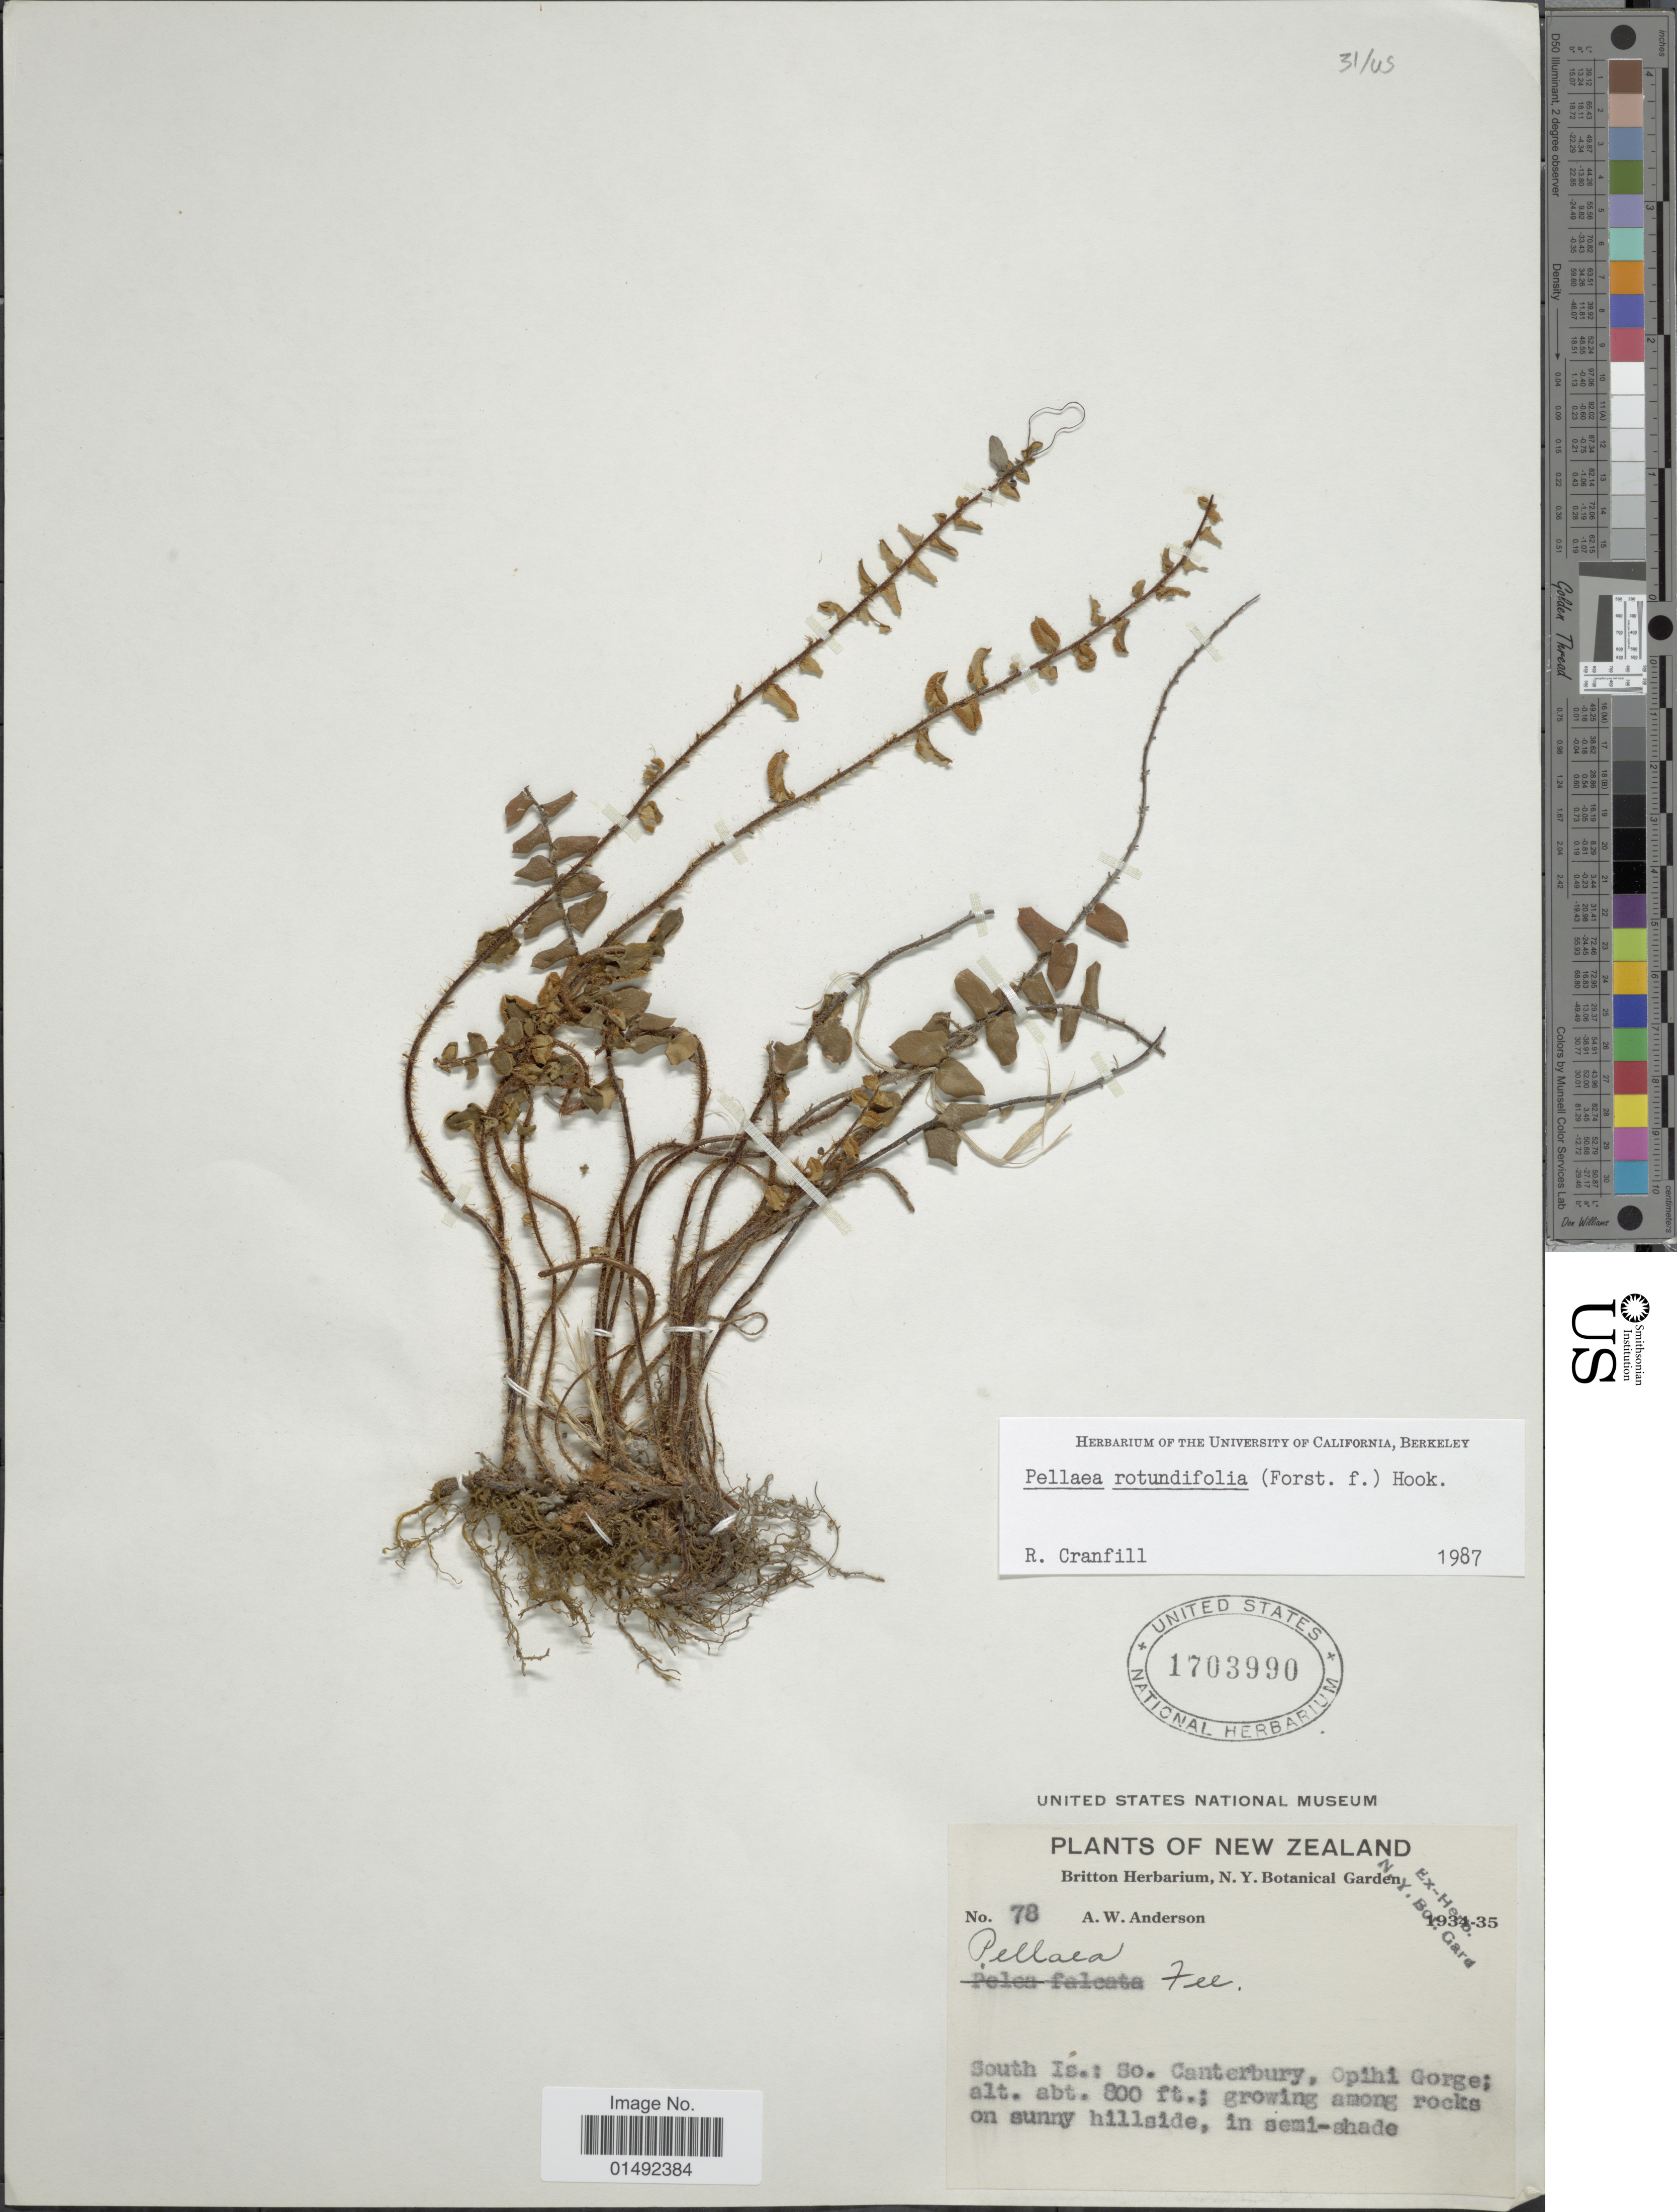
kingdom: Plantae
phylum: Tracheophyta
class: Polypodiopsida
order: Polypodiales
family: Pteridaceae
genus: Pellaea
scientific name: Pellaea rotundifolia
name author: Hook.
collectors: A. W. Anderson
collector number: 78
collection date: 1934/1935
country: New Zealand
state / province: Canterbury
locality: South Is.: So Canterbury, Opihi Gorge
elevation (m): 244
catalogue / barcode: US 1703990